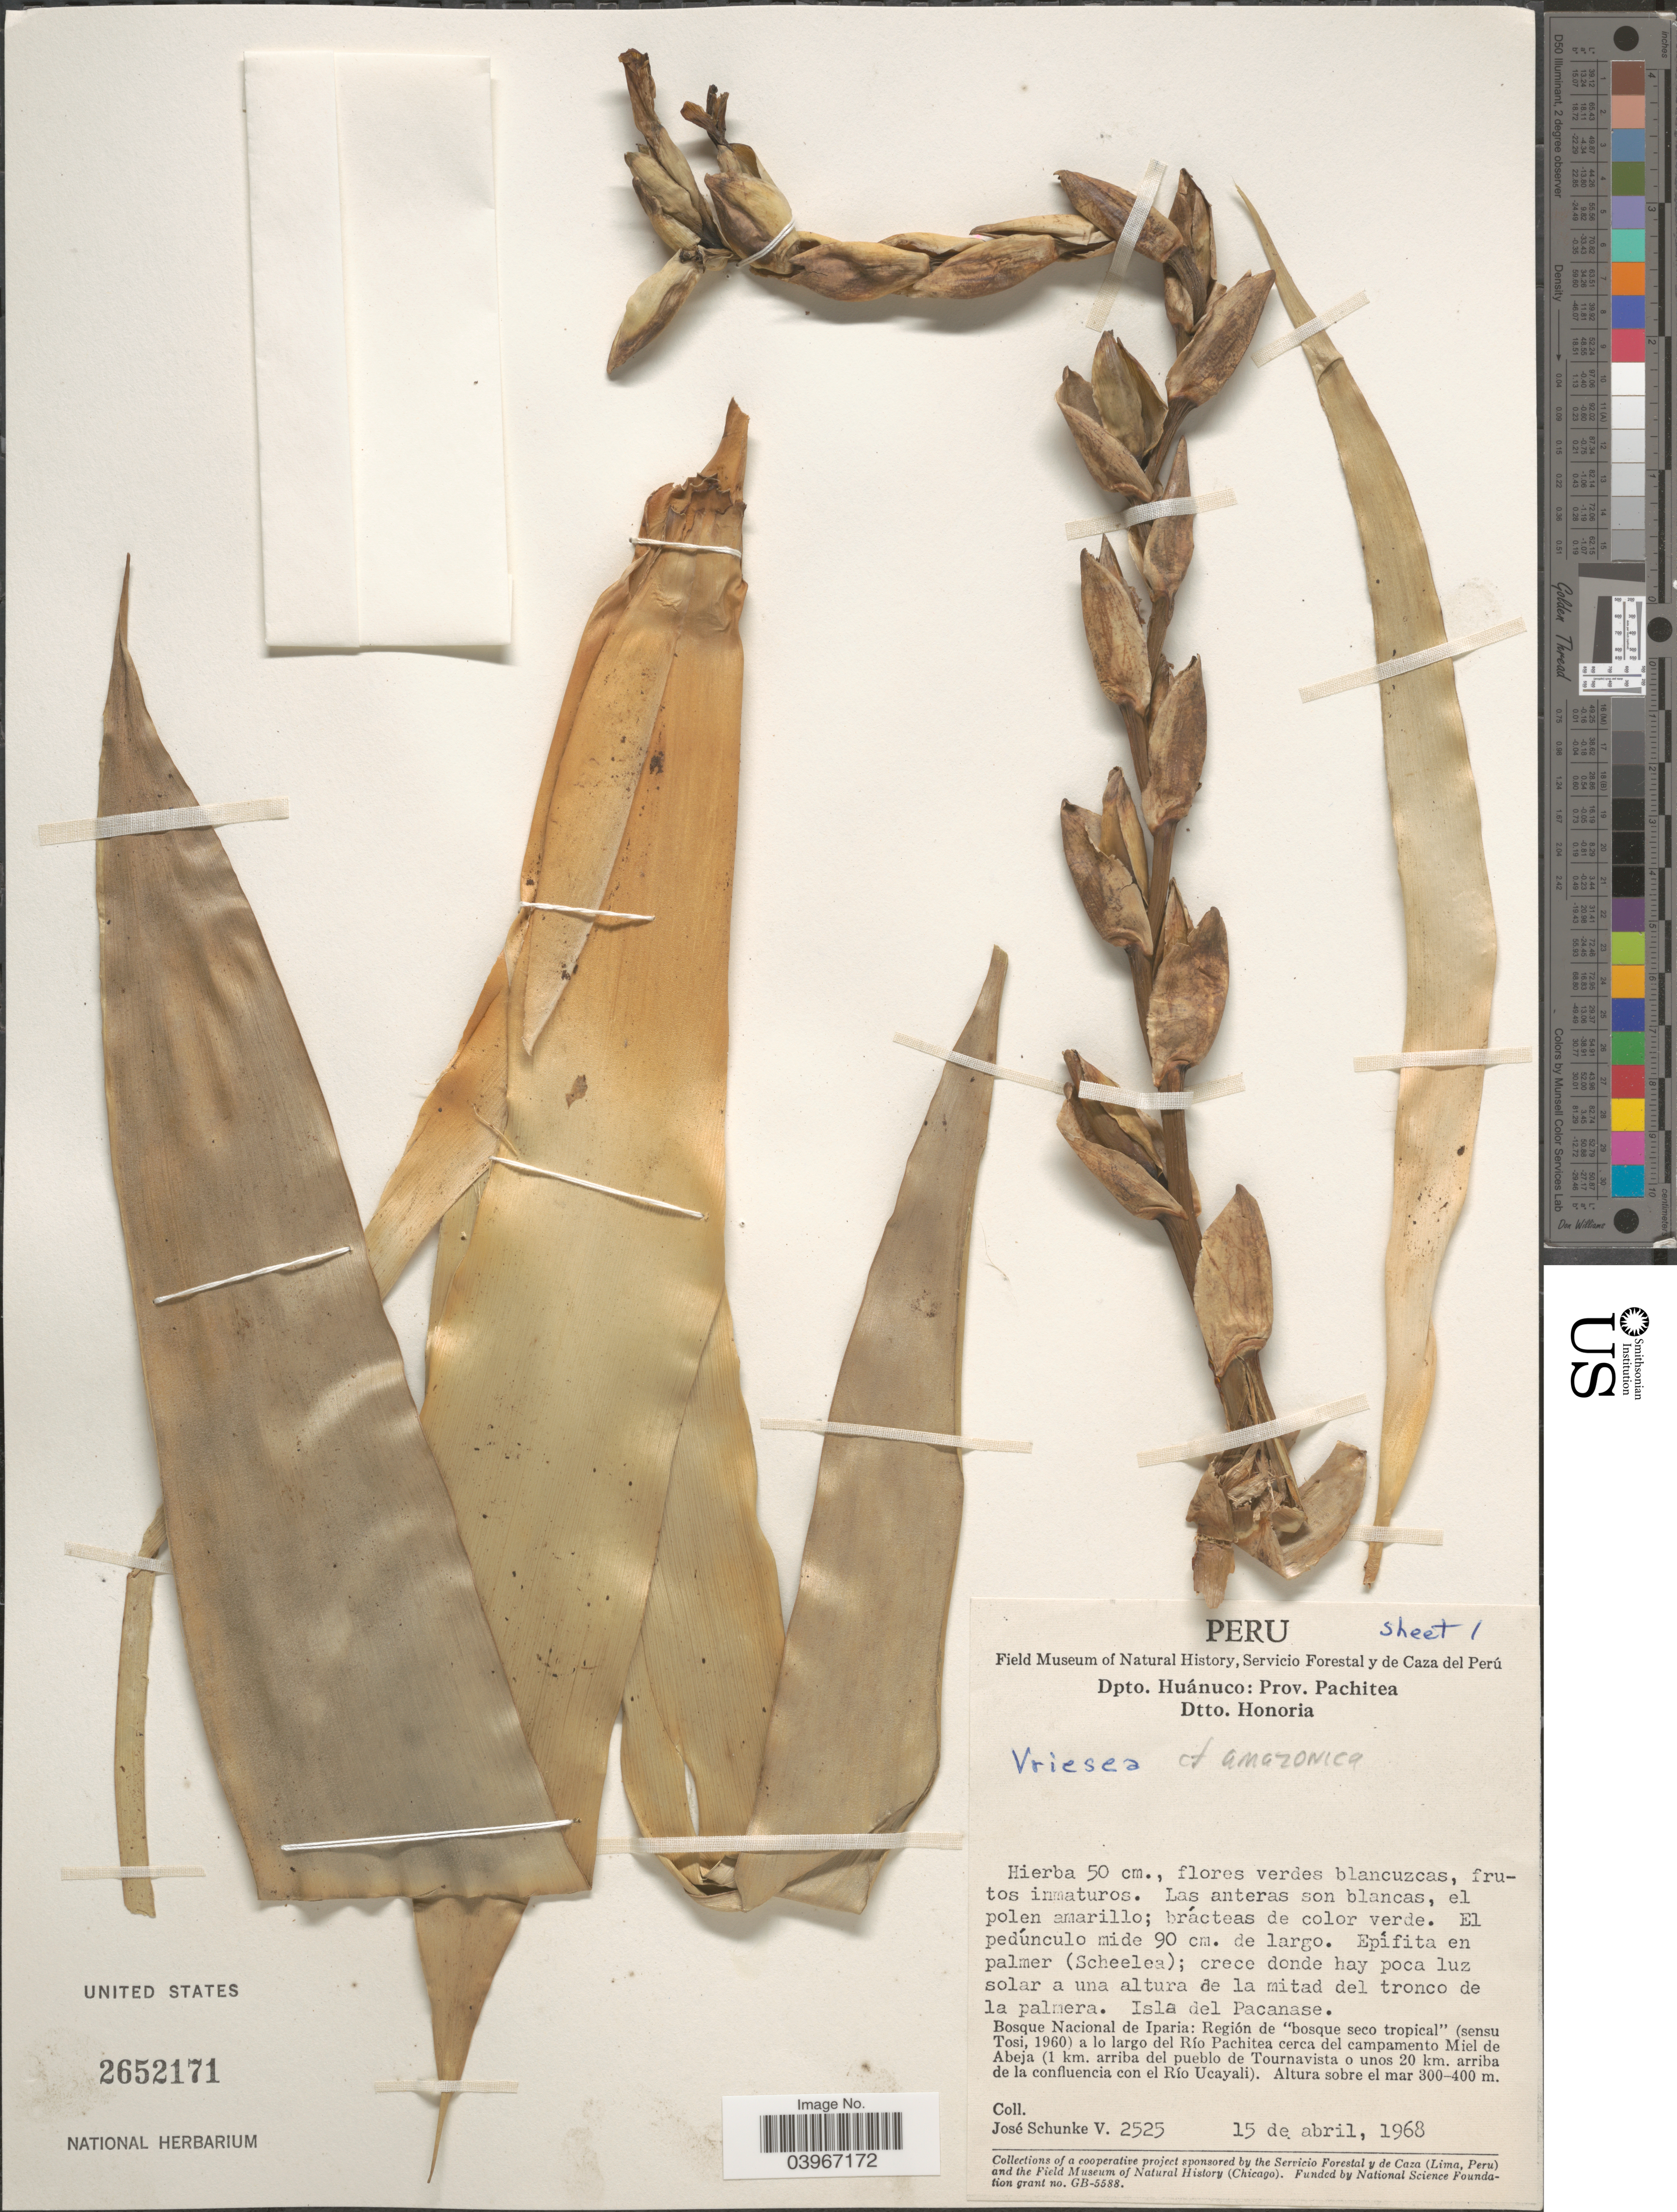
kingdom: Plantae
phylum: Tracheophyta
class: Liliopsida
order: Poales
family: Bromeliaceae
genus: Vriesea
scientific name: Vriesea sp.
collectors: J. Schunke Vigo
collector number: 2525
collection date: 1968-04-15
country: Peru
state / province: Huánuco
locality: Dpto. Huánuco: Prov. Pachitea. Dtto. Honoria. Isla del Pacanase. Bosque Nacional de Iparia: Región de "bosque seco tropical" (sensu Tosi, 1960) a lo largo del Río Pachitea cerca del campamento Miel de Abeja (1 km. arriba del pueblo de Tournavista o unos 20 km. arriba de la confluencia con el Río Ucayali).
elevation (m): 300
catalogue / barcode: US 2652171